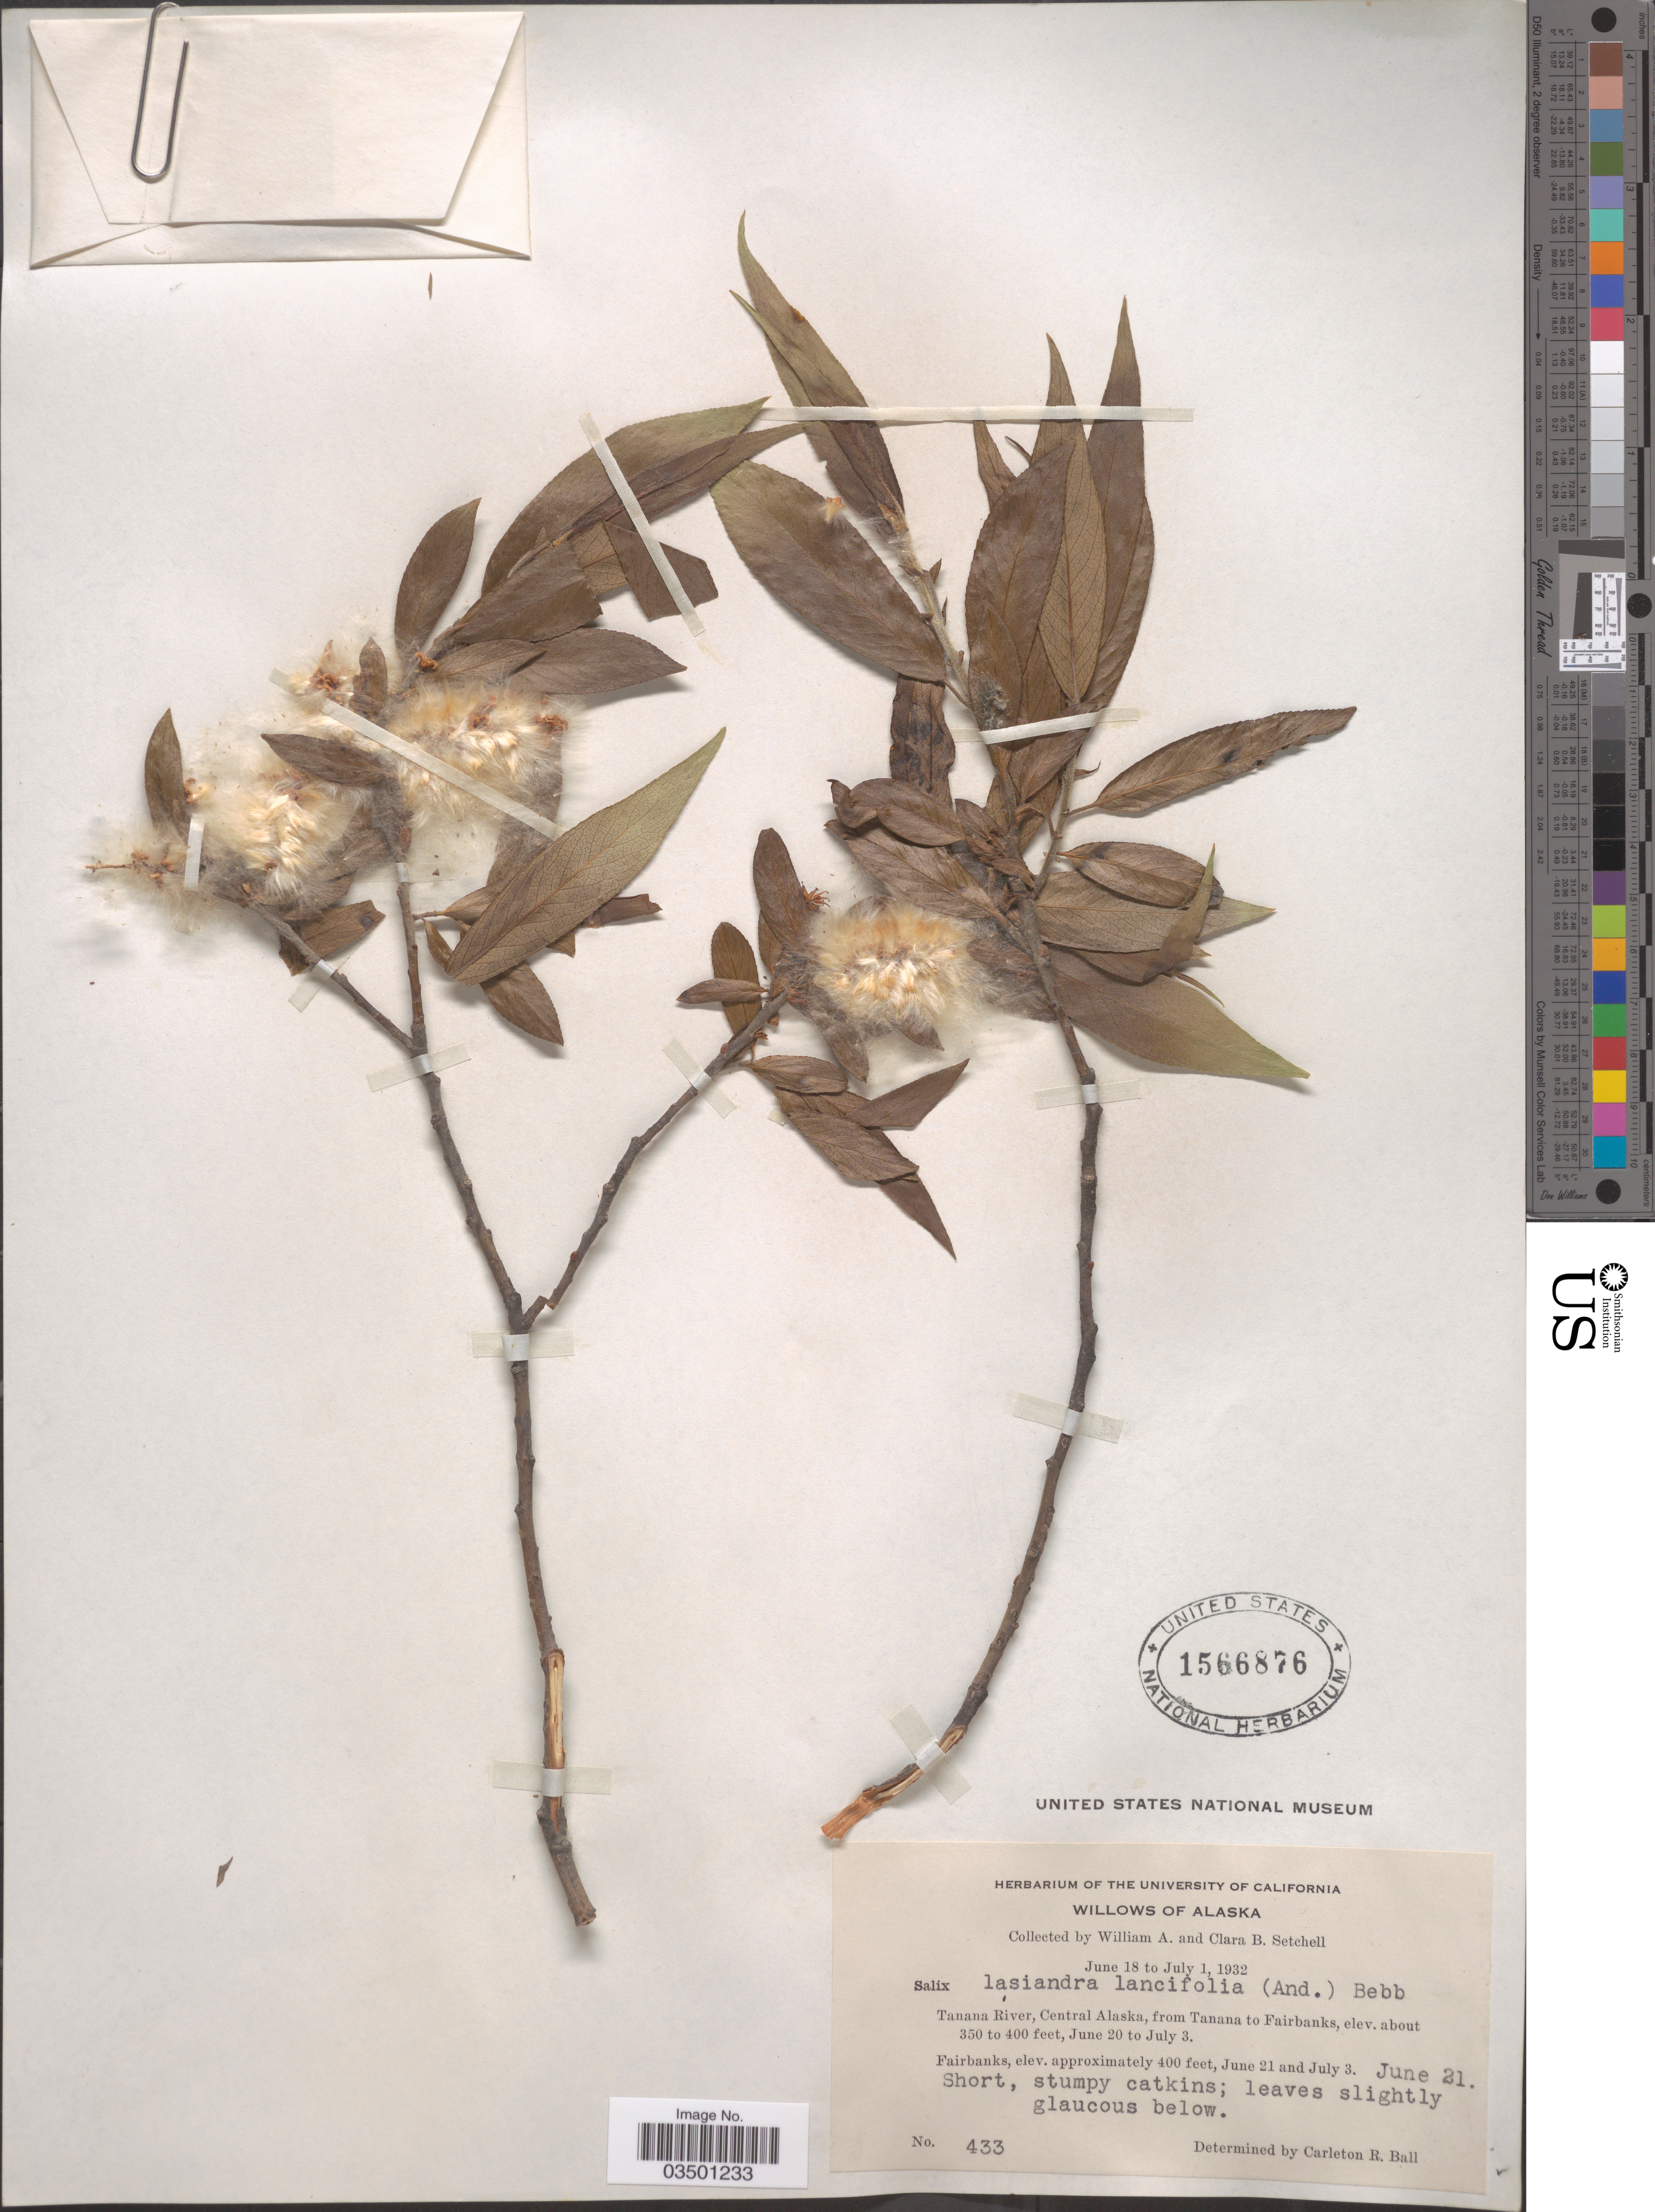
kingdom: Plantae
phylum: Tracheophyta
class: Magnoliopsida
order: Malpighiales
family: Salicaceae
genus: Salix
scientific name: Salix lasiandra var. lancifolia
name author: Bebb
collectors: W. Setchell & C. B. Setchell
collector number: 433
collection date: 1932-06-21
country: United States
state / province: Alaska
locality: Tanana River, Central Alaska, from Tanana to Fairbanks. Fairbanks.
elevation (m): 122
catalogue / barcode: US 1566876